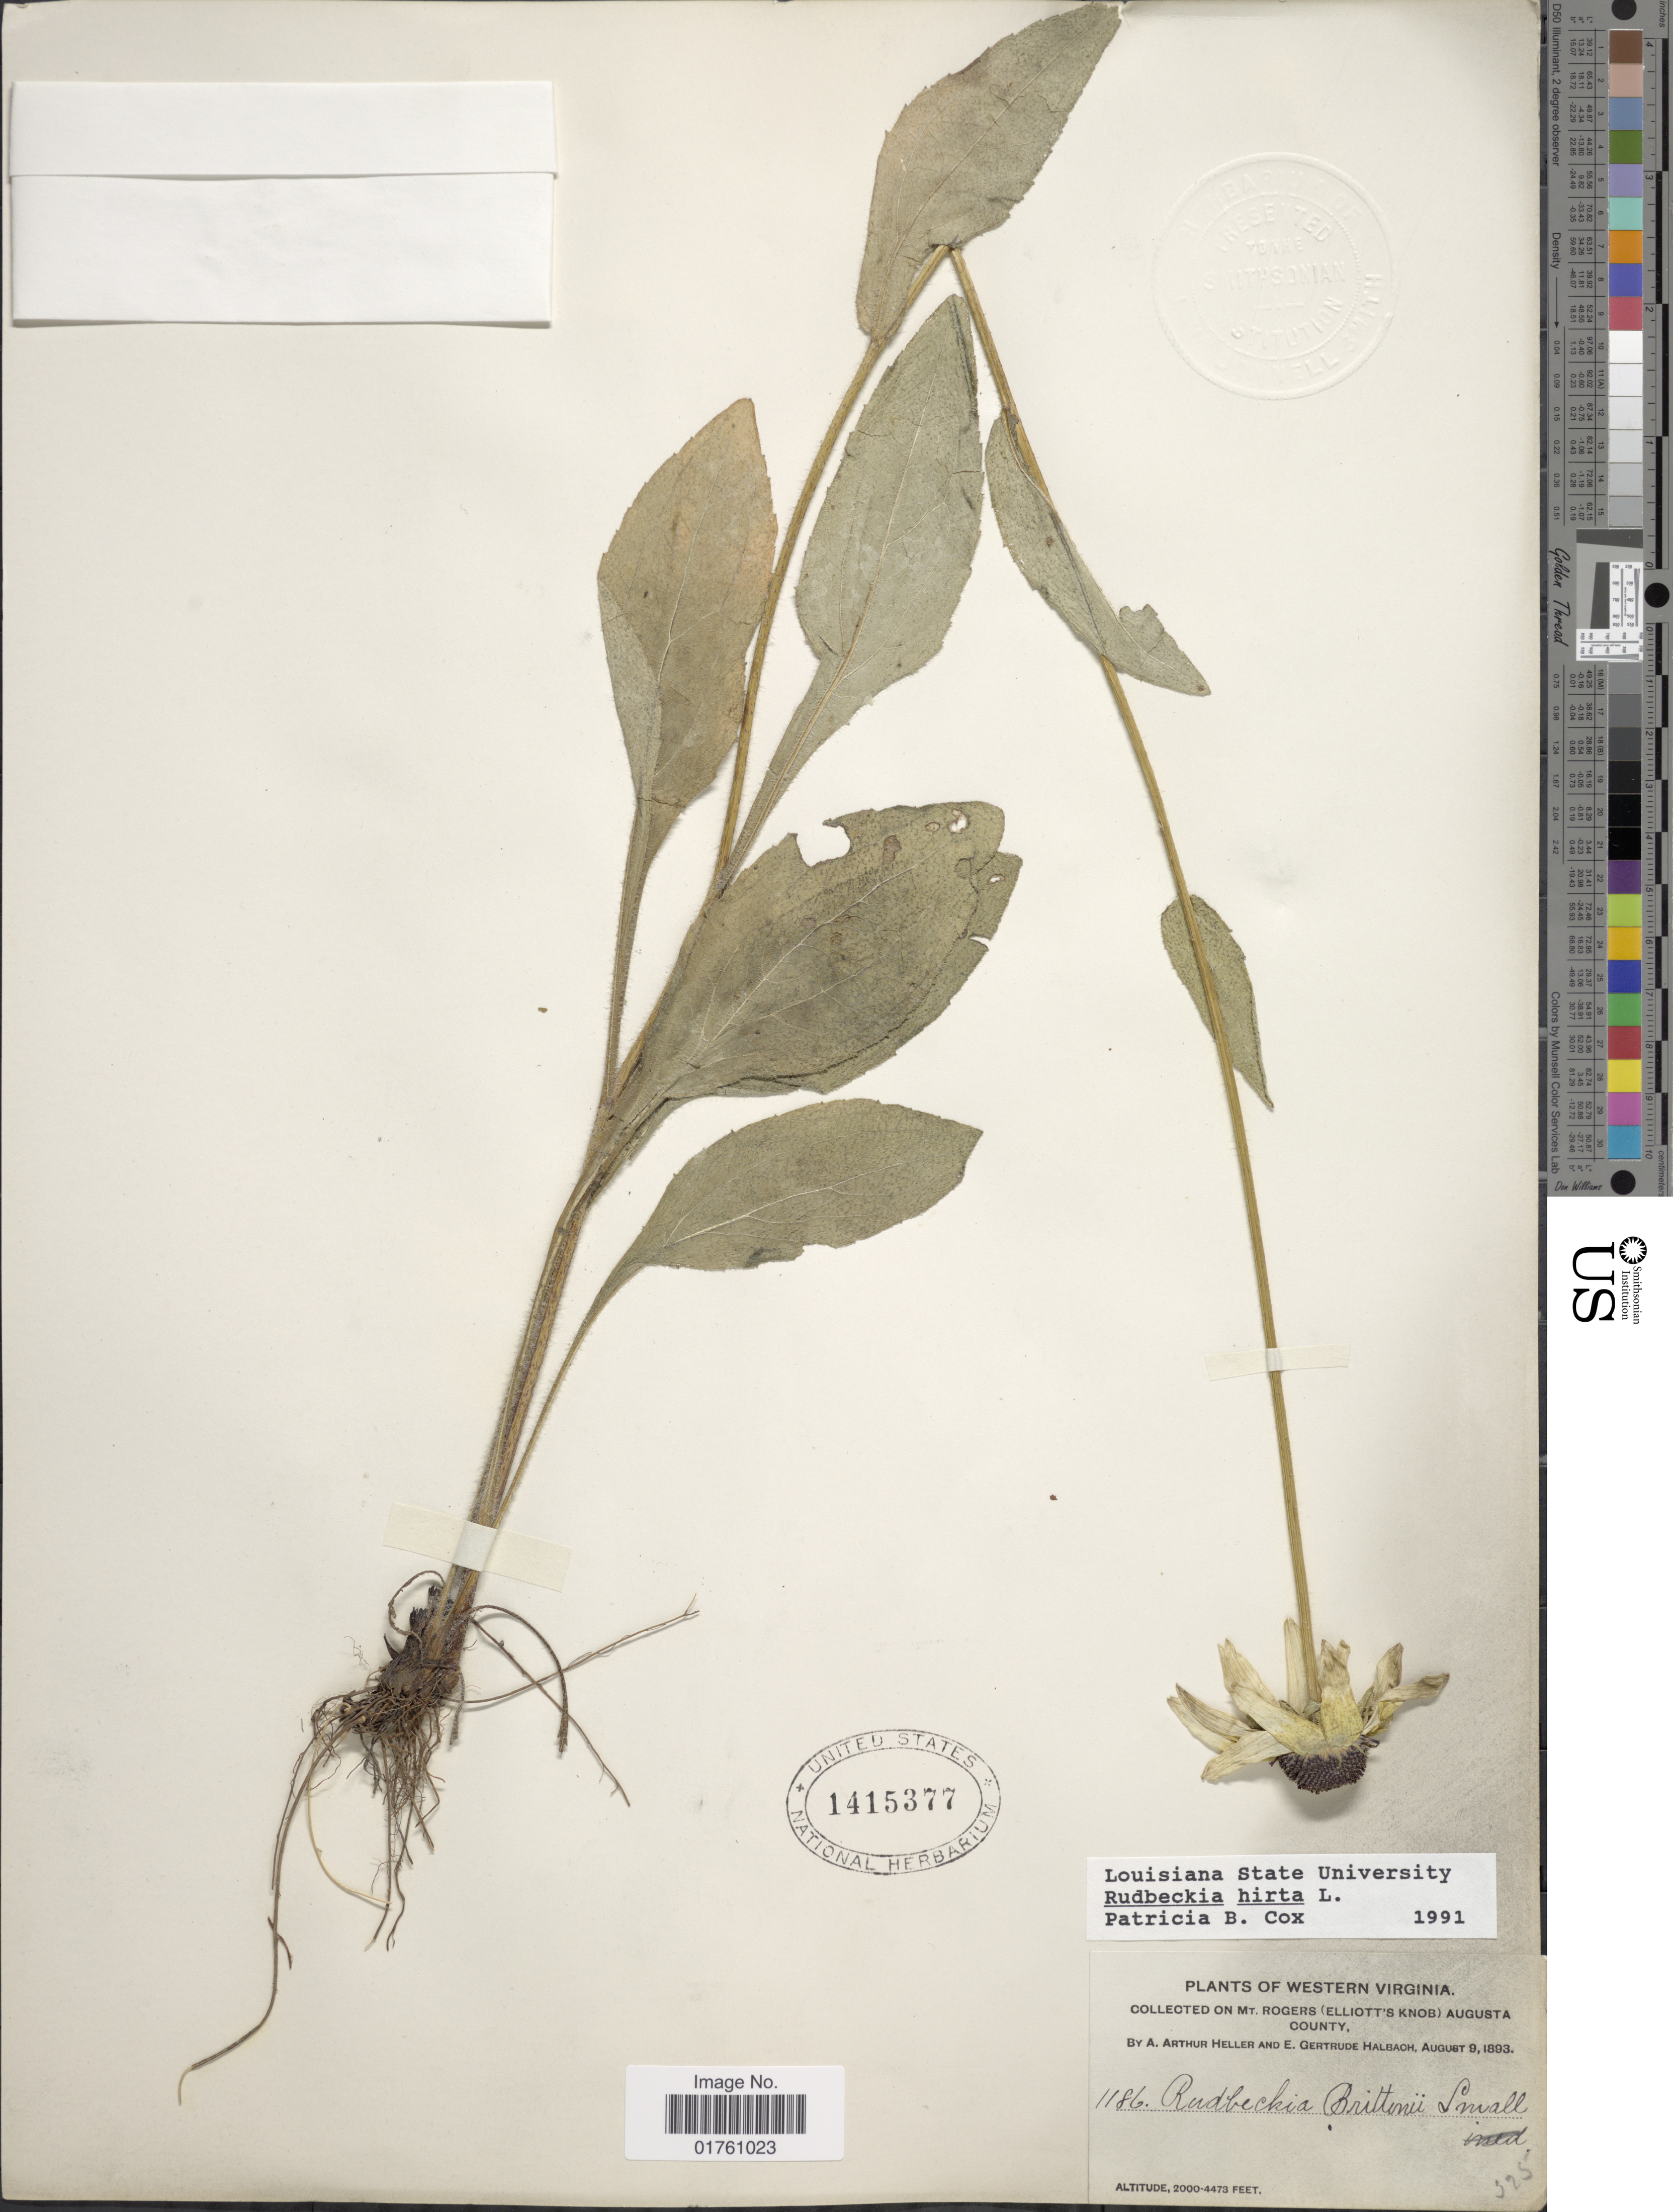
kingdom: Plantae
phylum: Tracheophyta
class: Magnoliopsida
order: Asterales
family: Asteraceae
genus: Rudbeckia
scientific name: Rudbeckia hirta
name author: L.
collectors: A. A. Heller & E. G. Halbach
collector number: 1186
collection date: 1893-08-09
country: United States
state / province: Virginia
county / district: Augusta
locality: Western Virginia, On Mt Rogers (Elliott's Knob) Augusta County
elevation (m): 610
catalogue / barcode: US 1415377